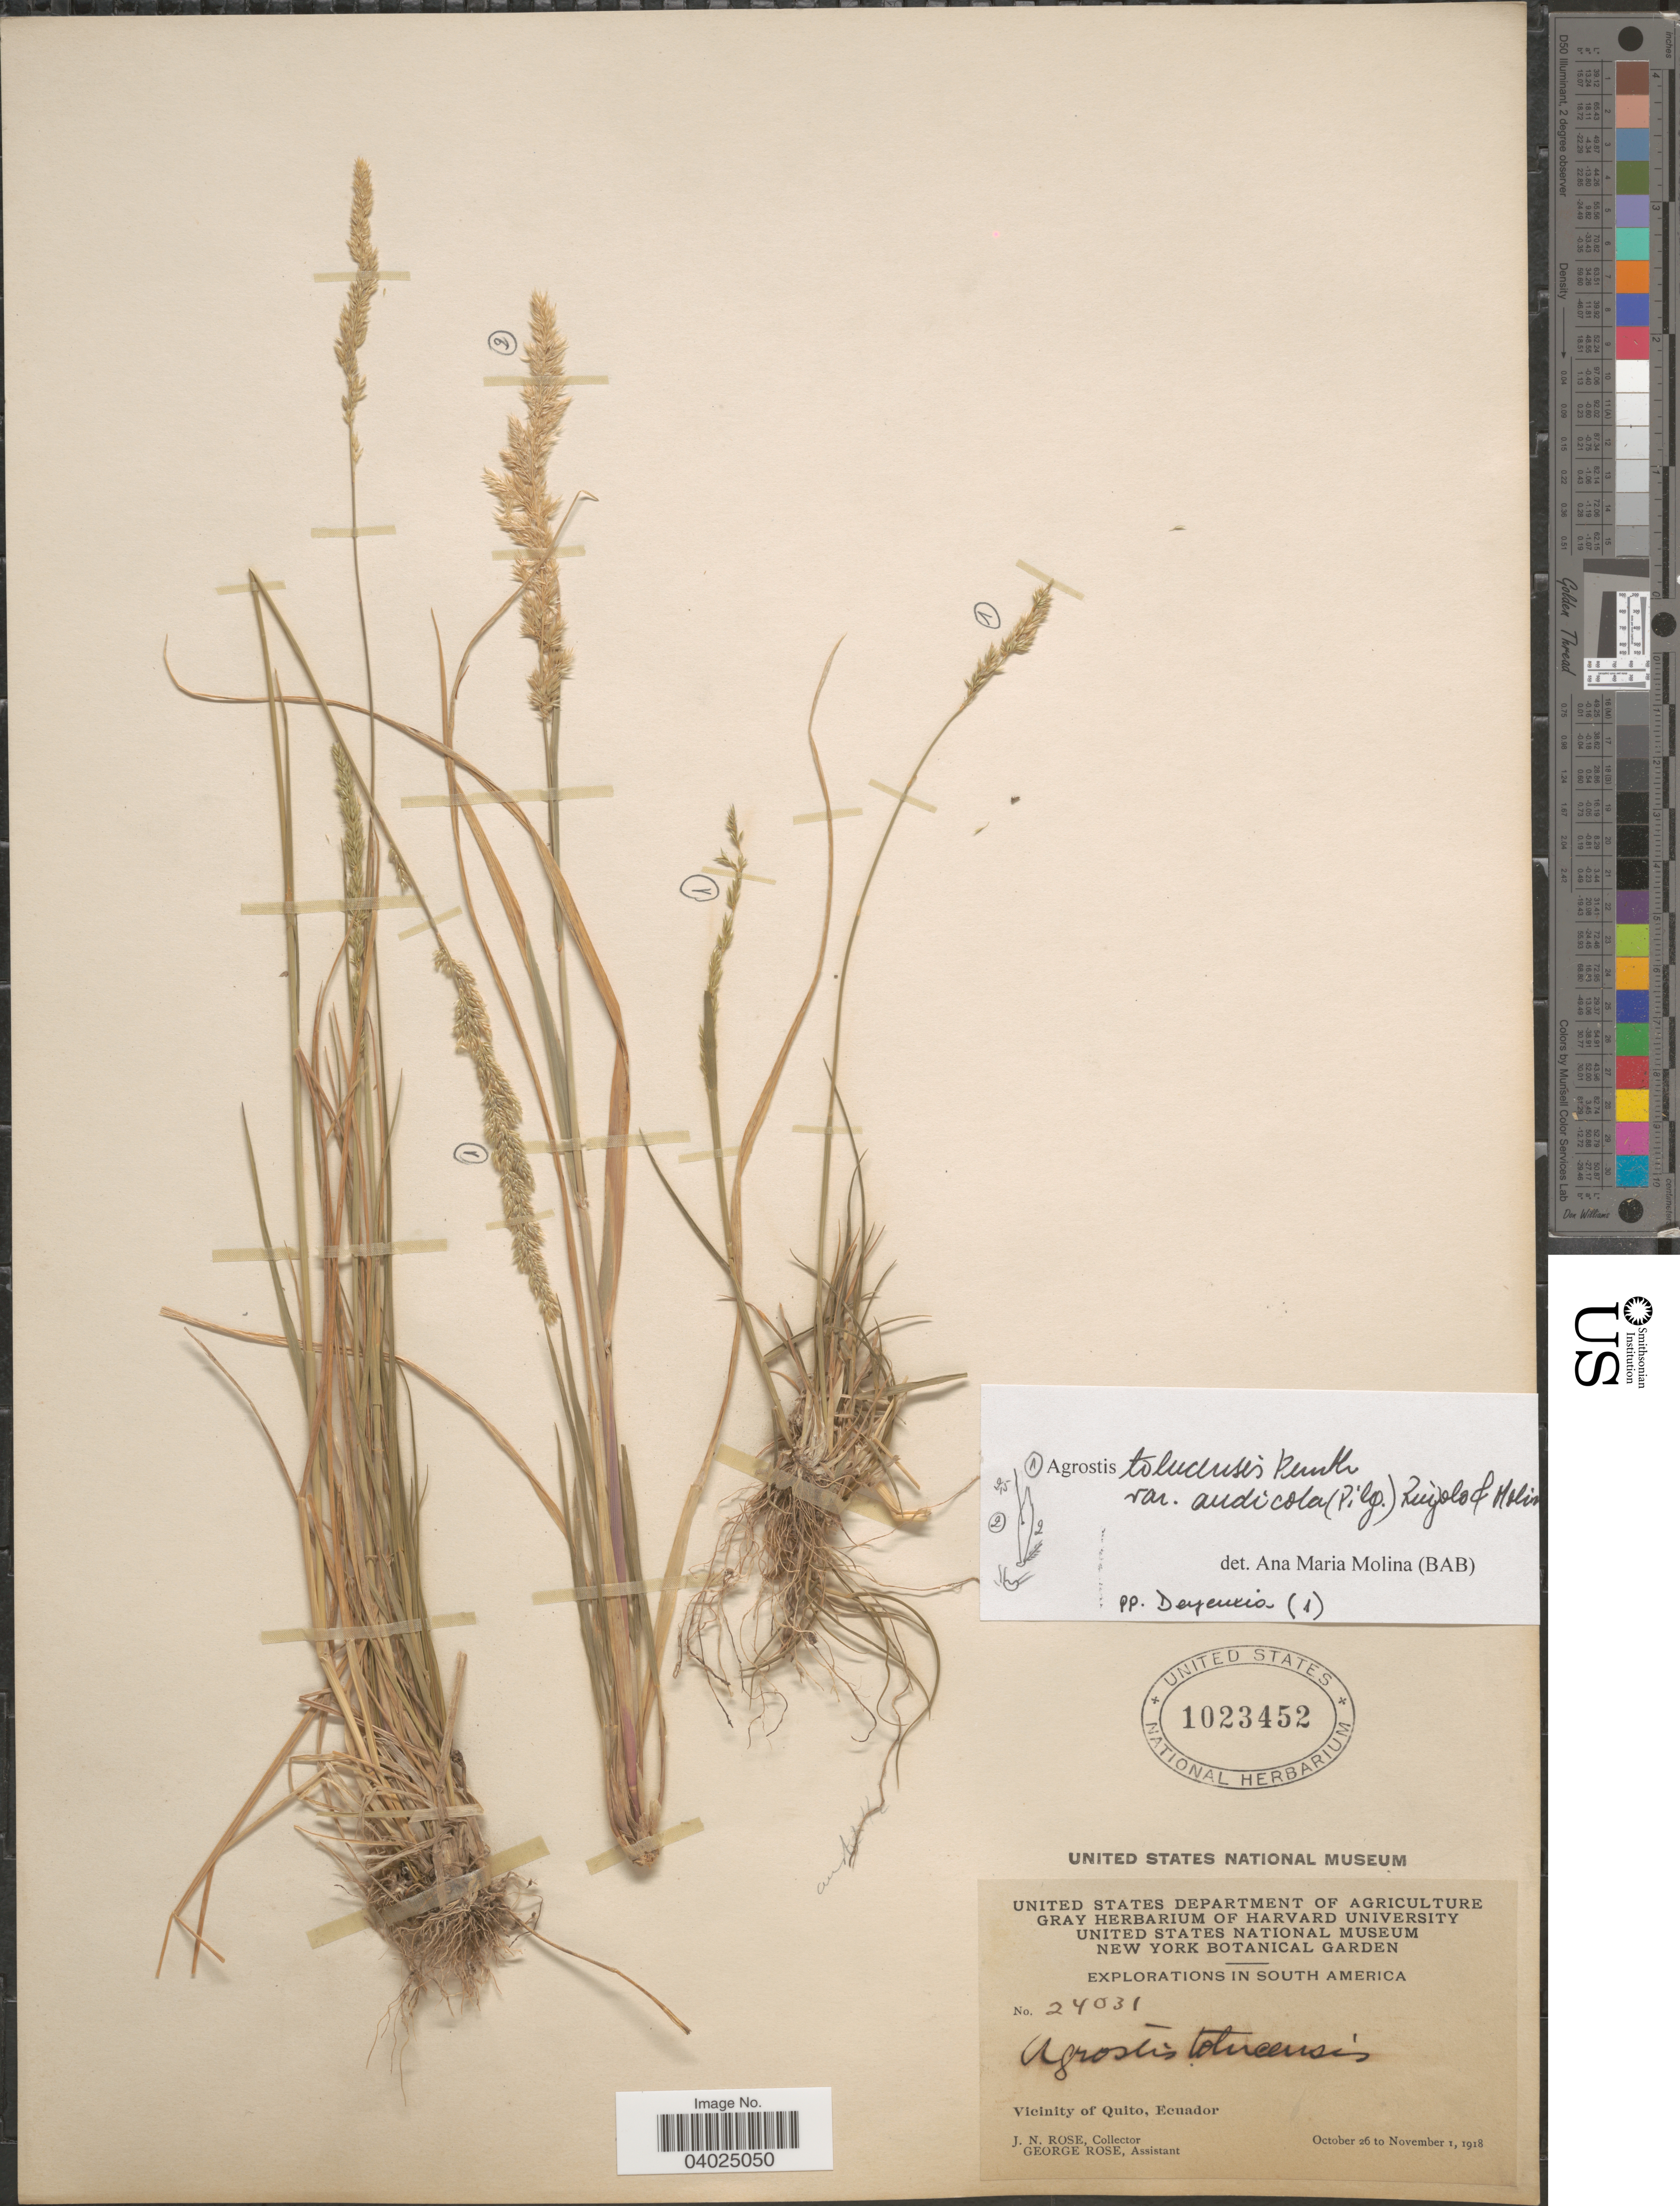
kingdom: Plantae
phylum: Tracheophyta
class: Liliopsida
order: Poales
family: Poaceae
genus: Agrostis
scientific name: Agrostis tolucensis var. andicola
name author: (Pilg.) Rúgolo & A.M. Molina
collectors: J. N. Rose & G. Rose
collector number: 24031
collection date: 1918-10-26/1918-11-01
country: Ecuador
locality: Vicinity of Quito.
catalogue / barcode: US 1023452